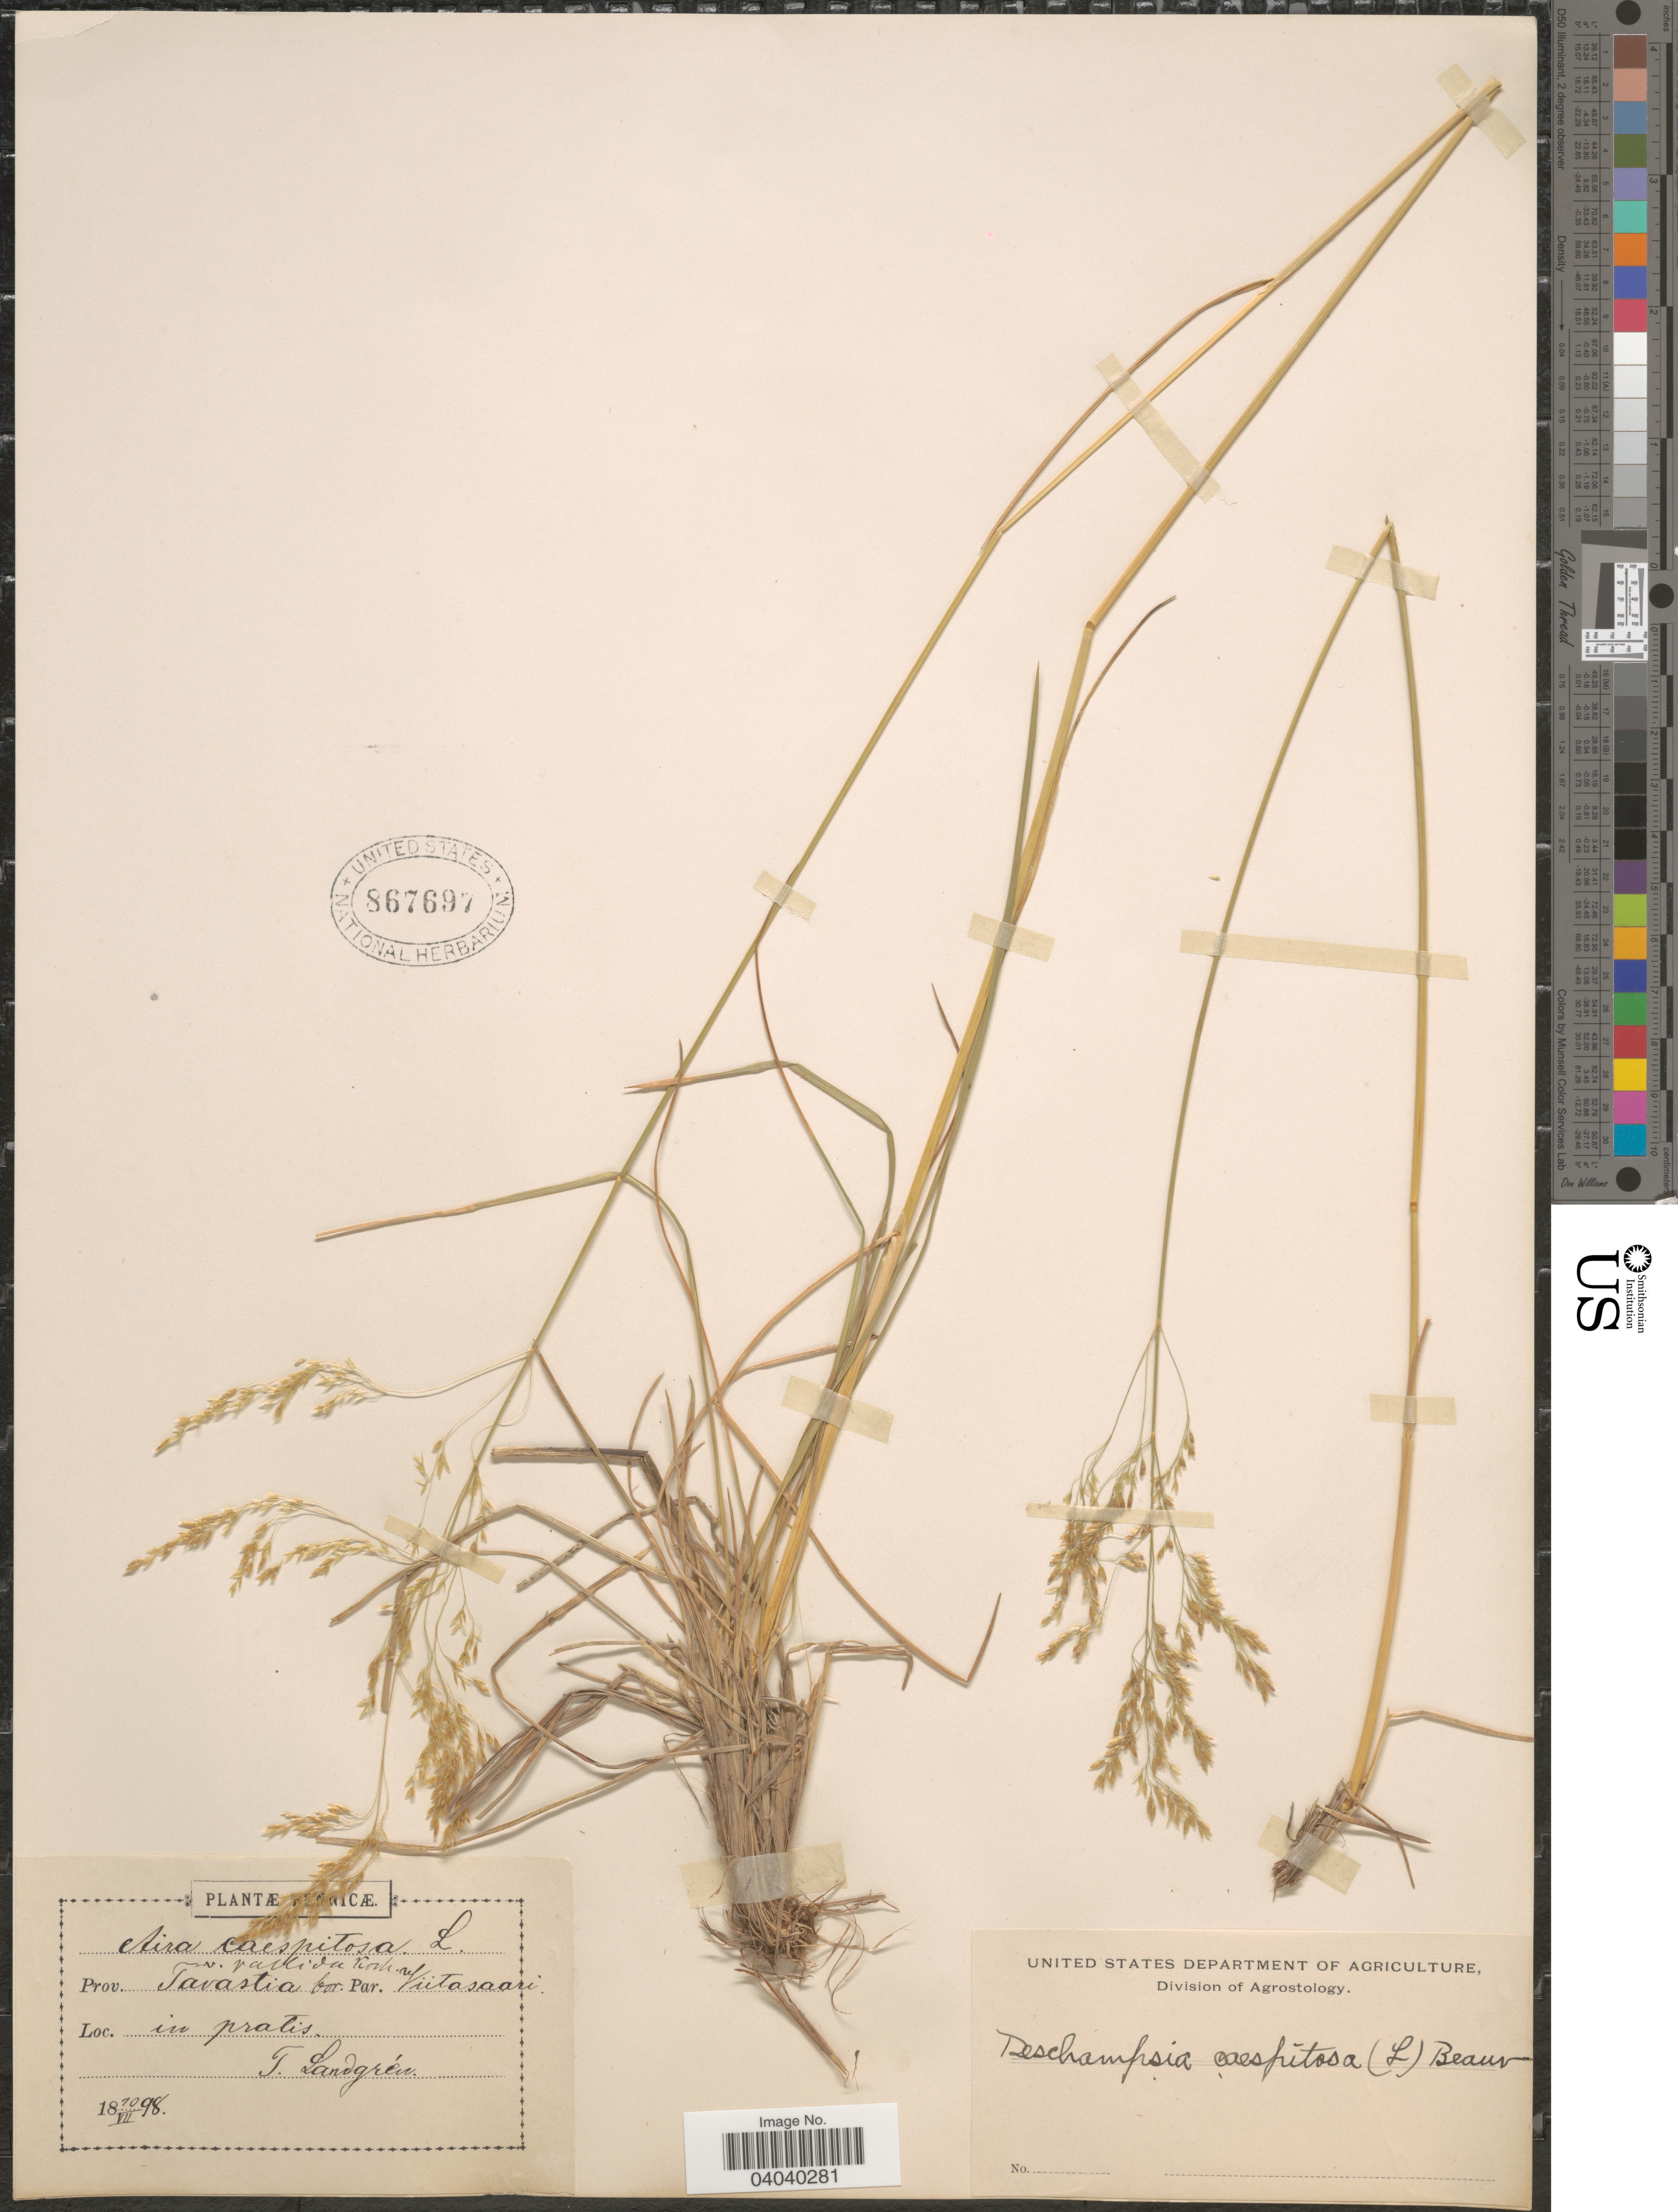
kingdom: Plantae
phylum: Tracheophyta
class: Liliopsida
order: Poales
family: Poaceae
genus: Deschampsia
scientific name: Deschampsia cespitosa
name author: (L.) P. Beauv.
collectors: T. Landgrén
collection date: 1898-07-10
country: Finland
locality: [illegible text]cæ. Prov. Tavastia bor. Par. Viitasaari.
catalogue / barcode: US 867697